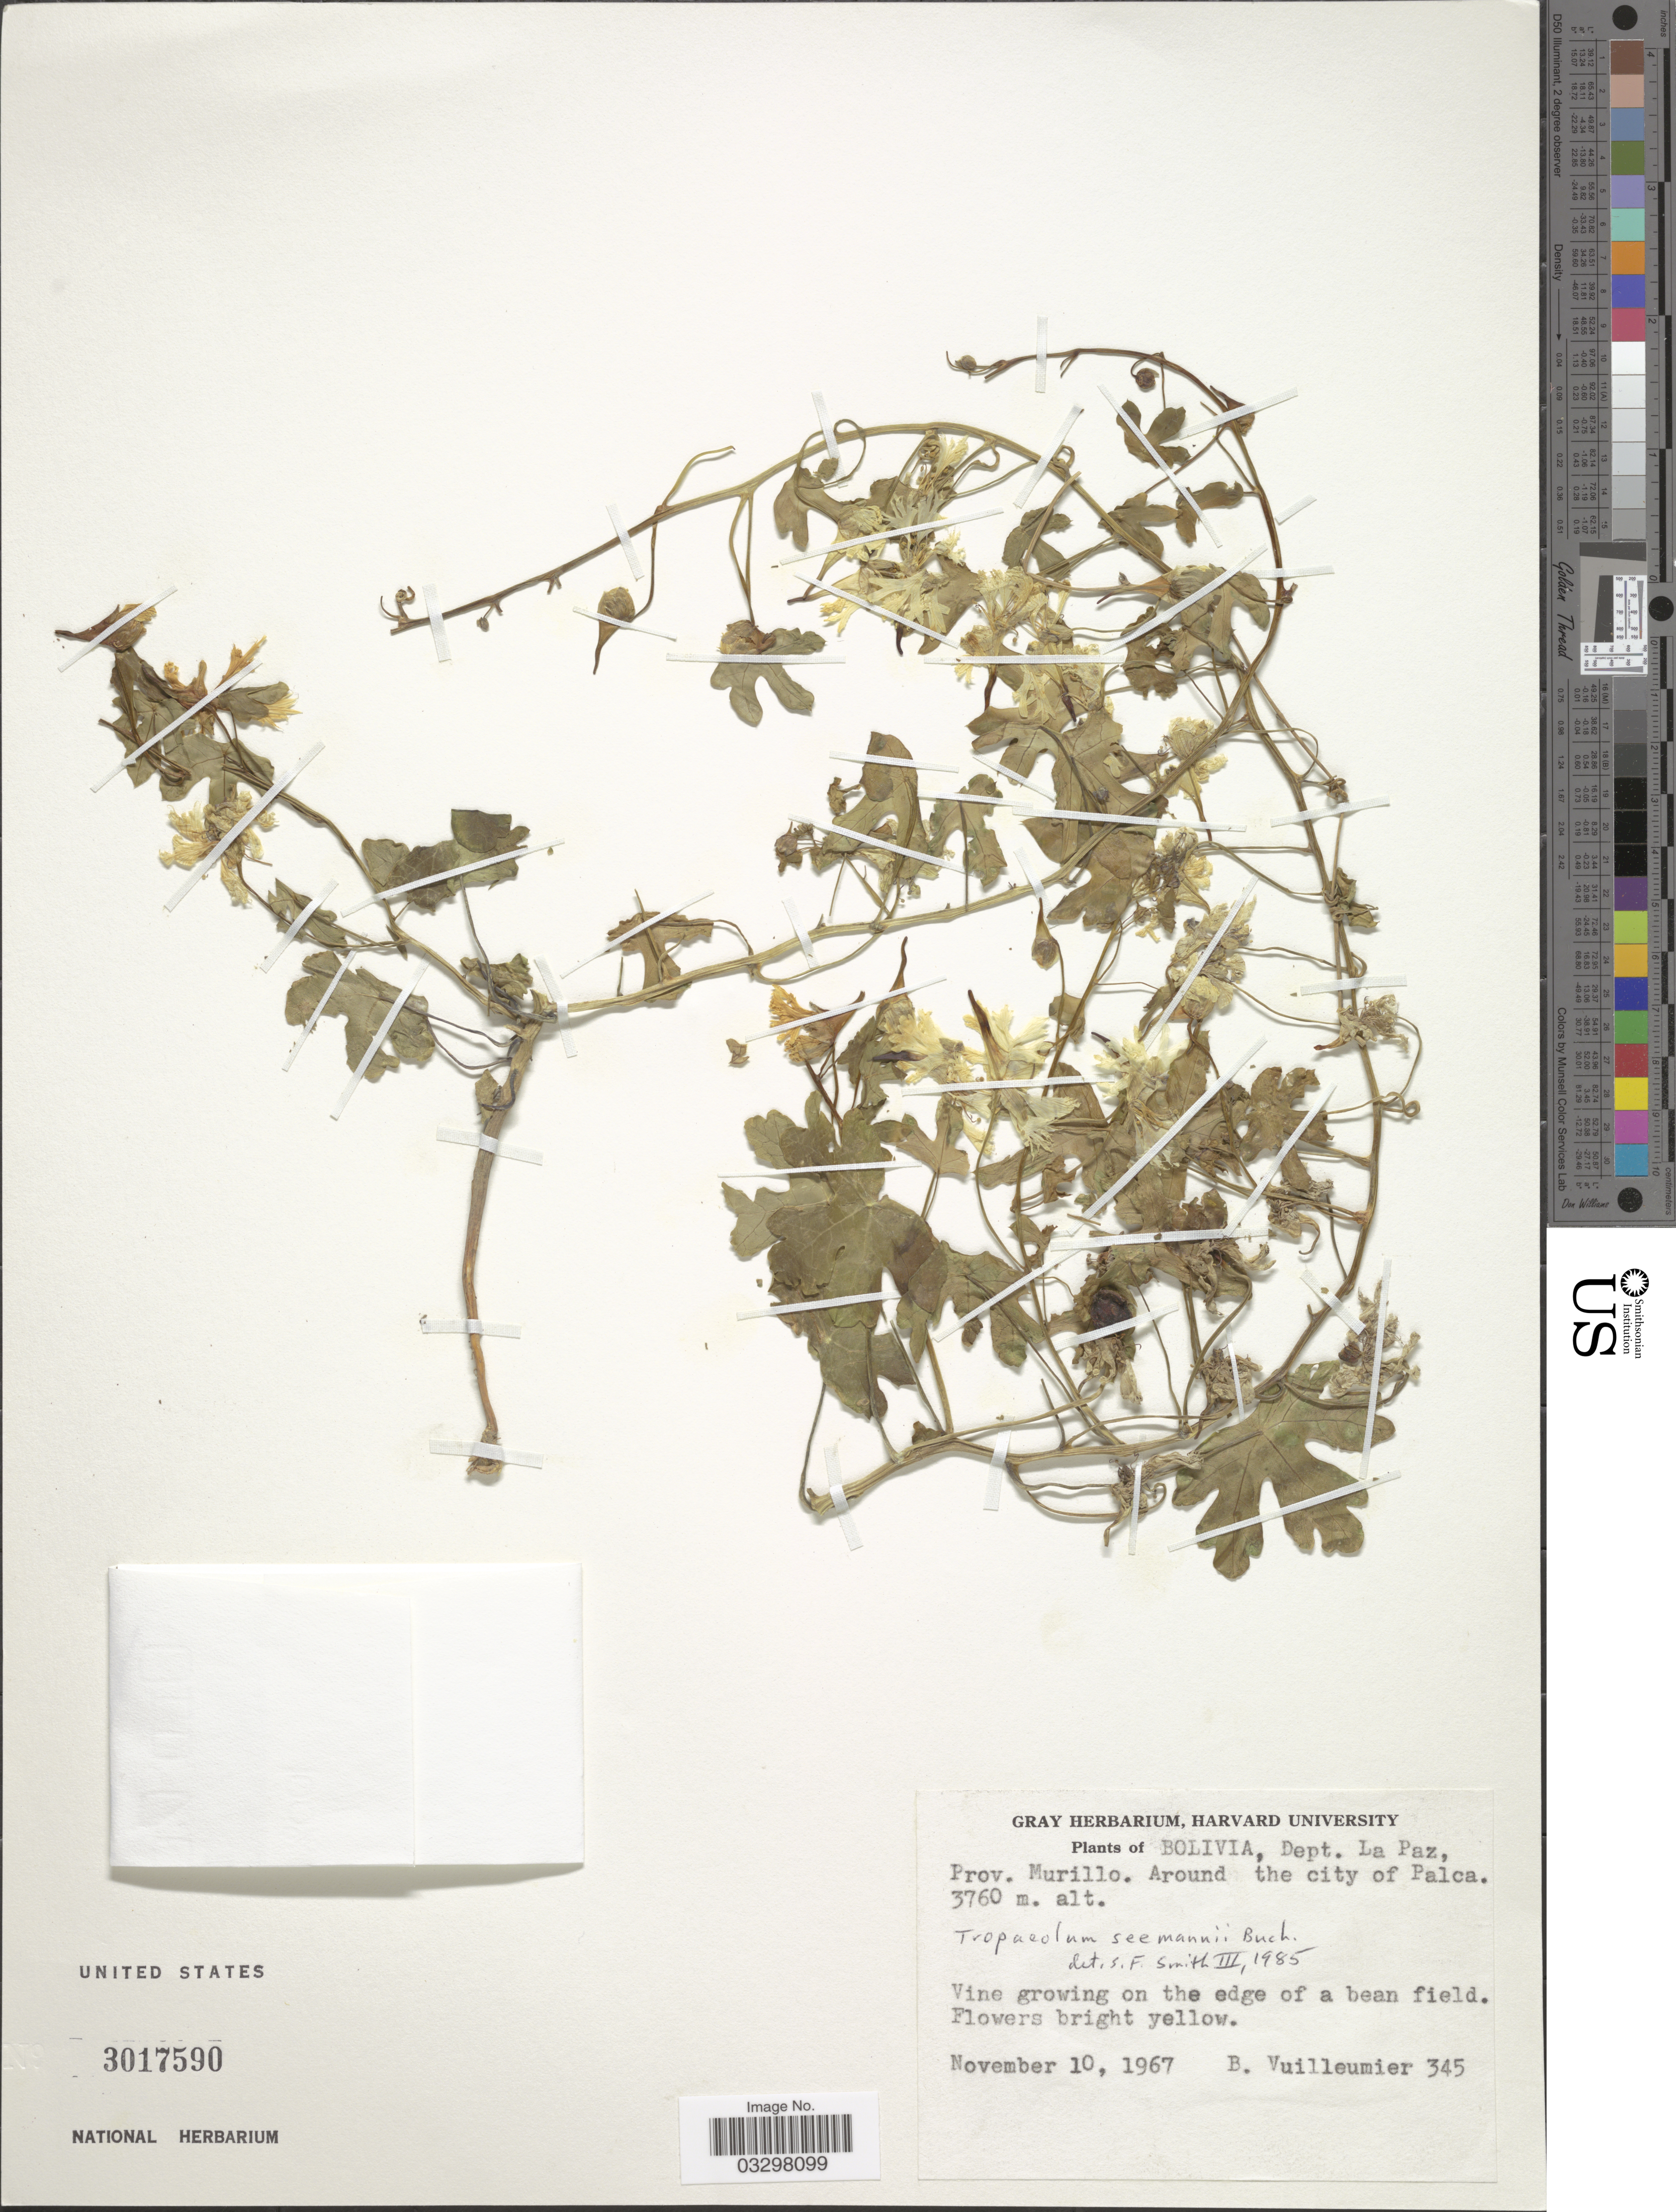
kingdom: Plantae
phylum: Tracheophyta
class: Magnoliopsida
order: Brassicales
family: Tropaeolaceae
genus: Tropaeolum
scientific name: Tropaeolum seemannii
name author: Buchenau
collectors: B. Vuilleumier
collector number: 345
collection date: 1967-11-10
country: Bolivia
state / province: La Paz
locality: Prov. Murillo. Around the city of Palca.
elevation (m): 3760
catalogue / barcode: US 3017590